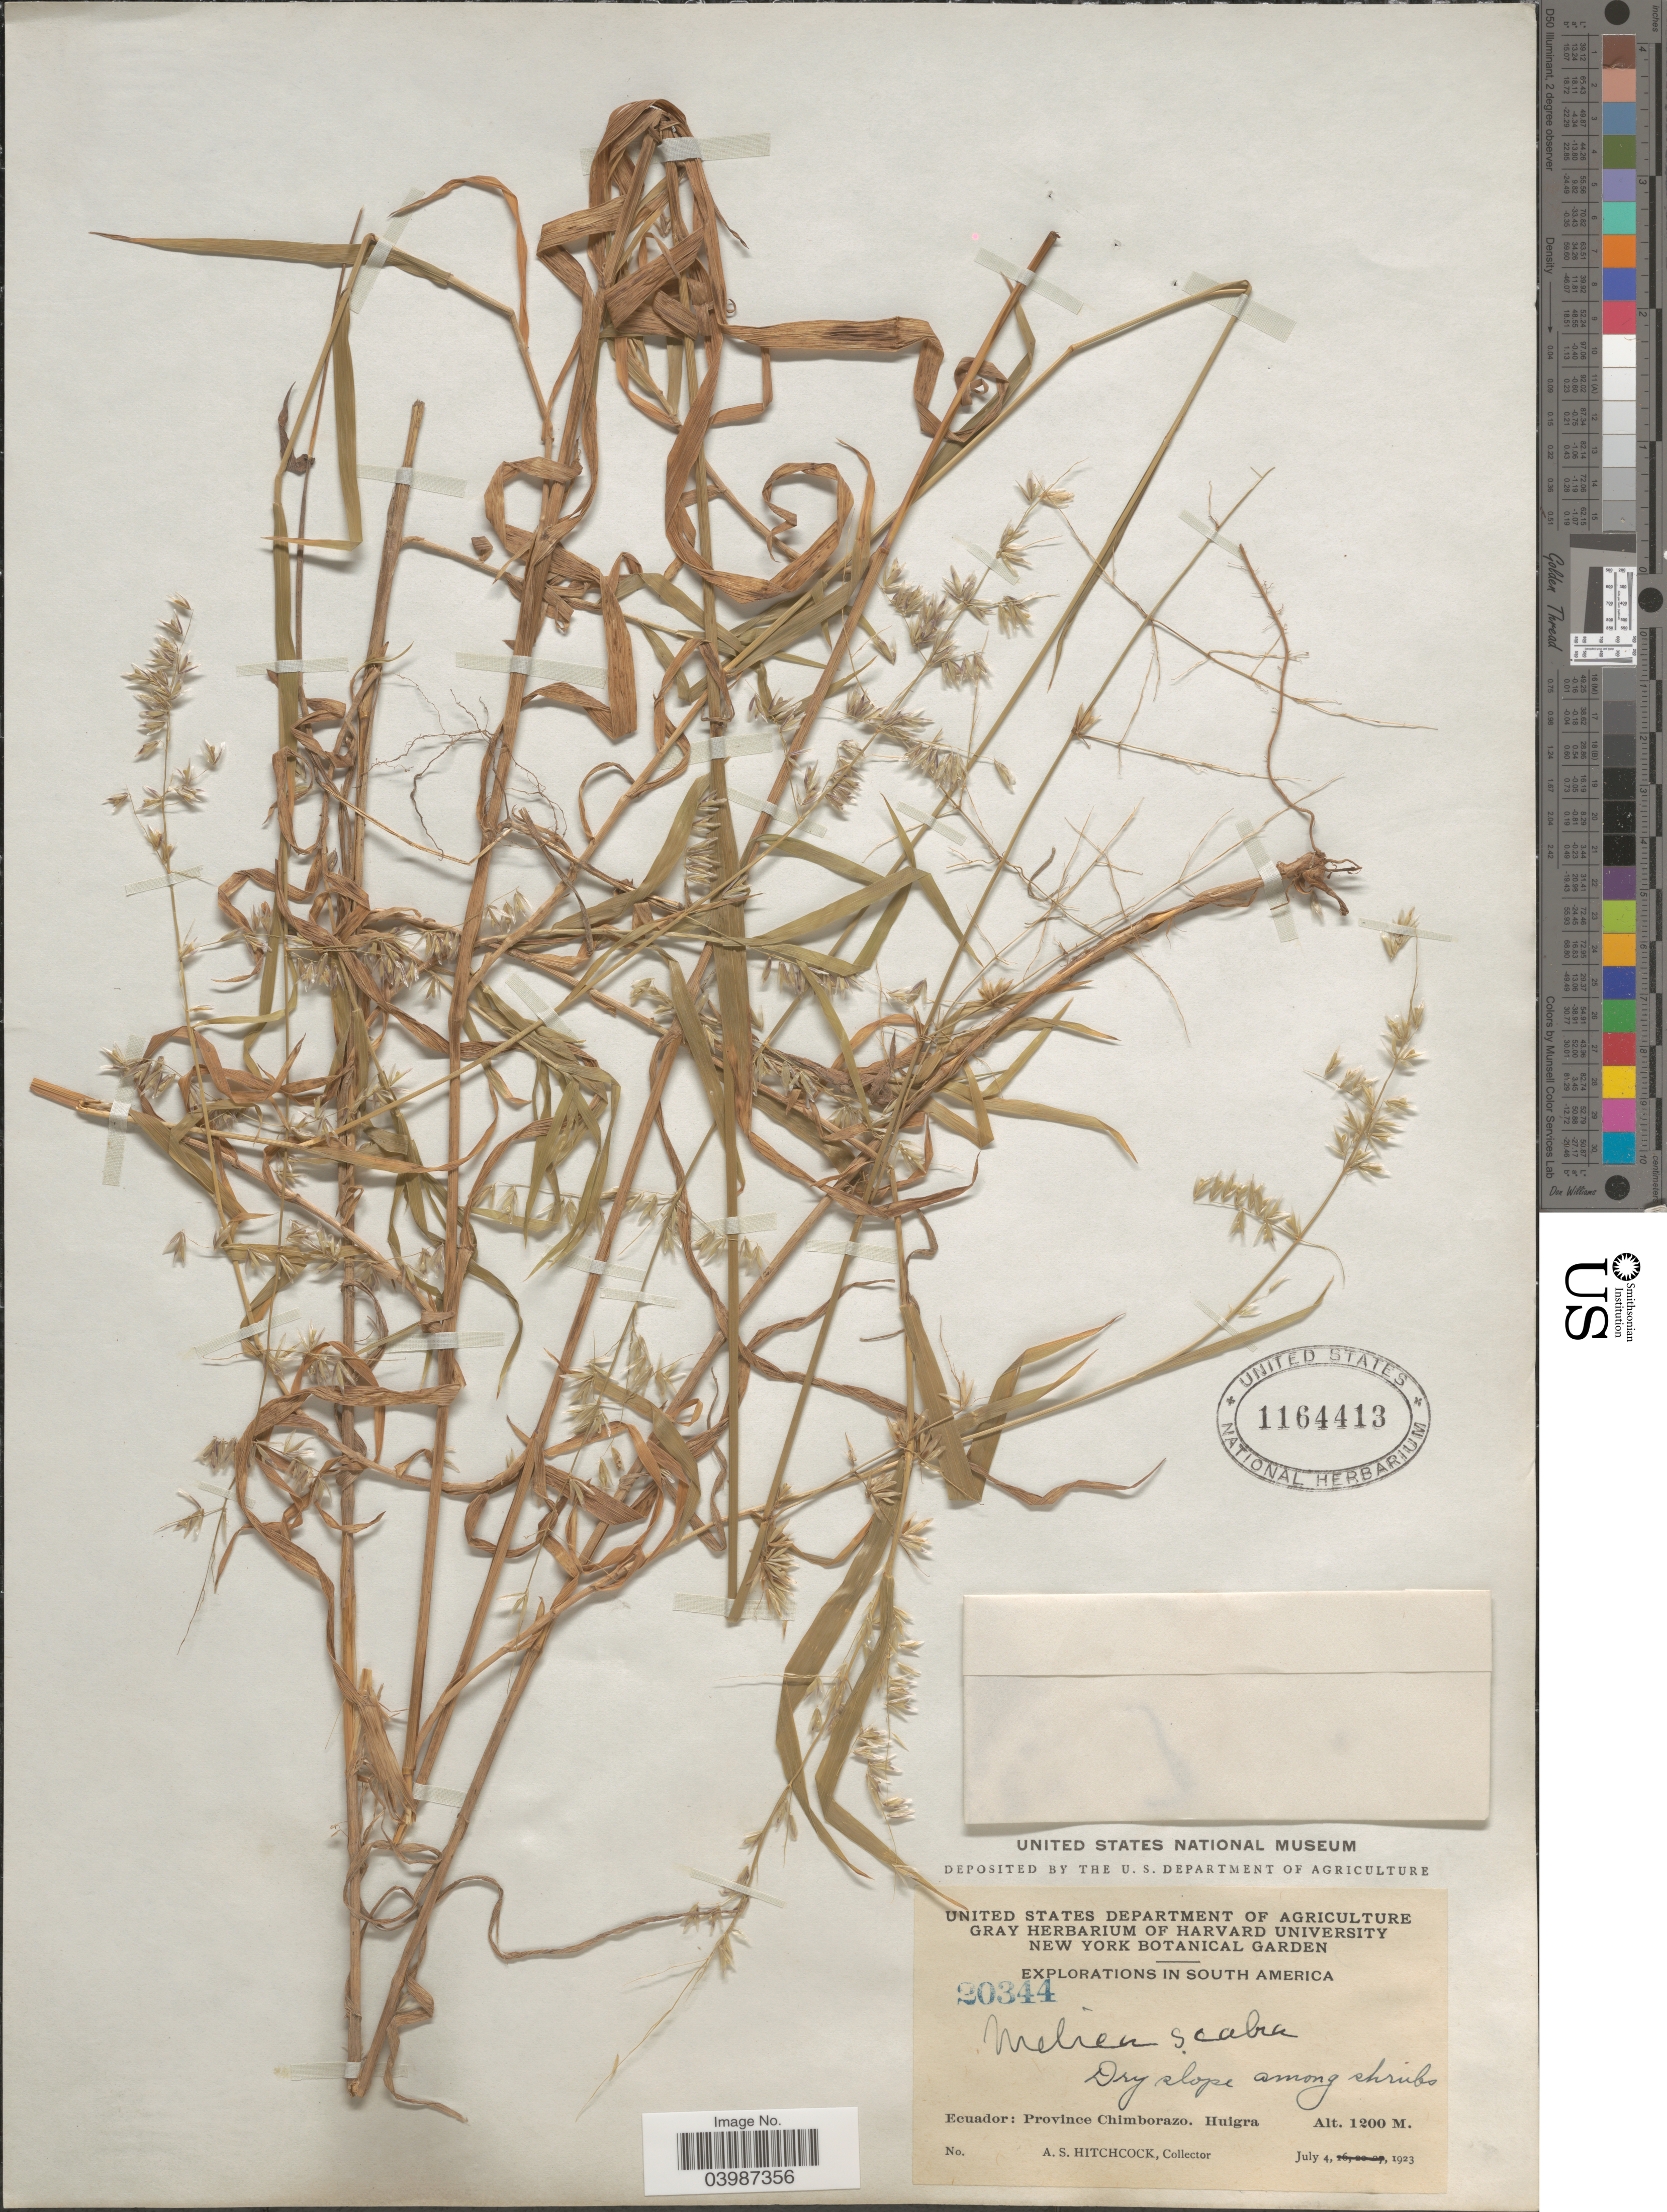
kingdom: Plantae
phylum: Tracheophyta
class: Liliopsida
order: Poales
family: Poaceae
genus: Melica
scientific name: Melica scabra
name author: Kunth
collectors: A. S. Hitchcock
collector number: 20344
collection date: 1923-07-04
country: Ecuador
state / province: Chimborazo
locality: Dry slope among shrubs. Huigra.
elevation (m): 1200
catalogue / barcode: US 1164413